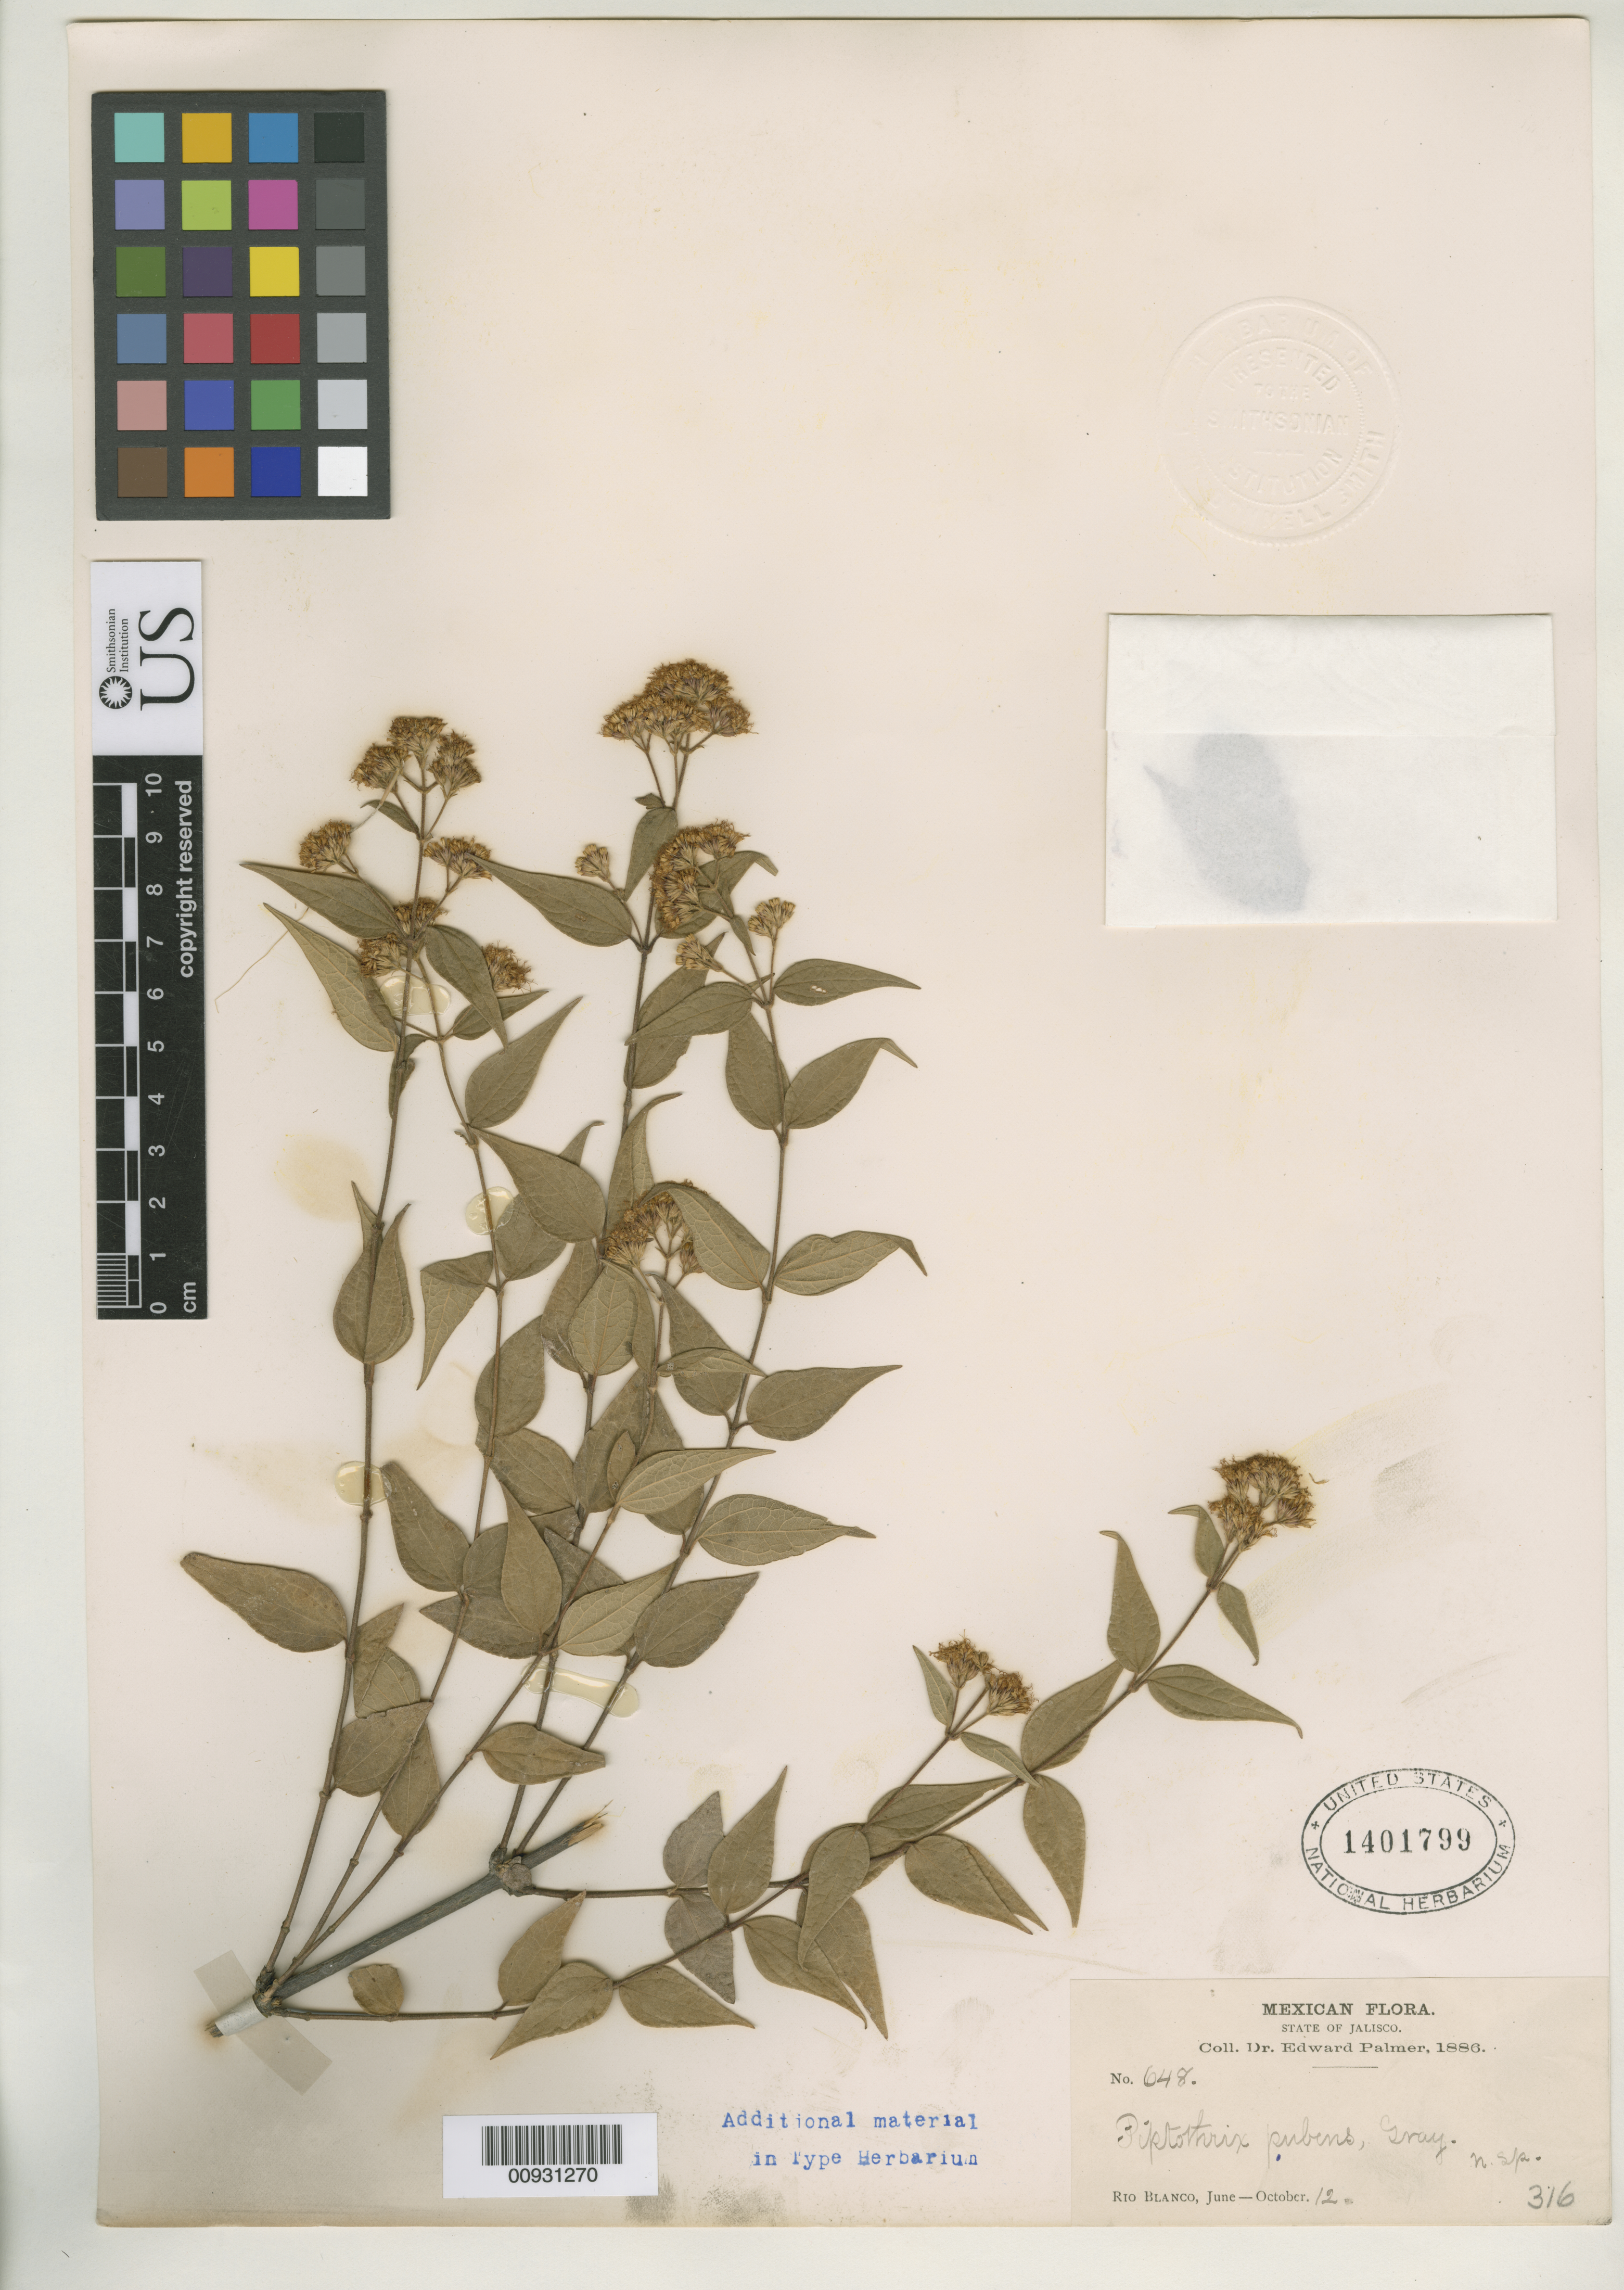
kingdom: Plantae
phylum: Tracheophyta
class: Magnoliopsida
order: Asterales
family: Asteraceae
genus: Piptothrix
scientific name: Piptothrix pubens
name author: A. Gray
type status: Isotype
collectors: E. Palmer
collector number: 648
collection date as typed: Jun 1886 to -- Oct 1886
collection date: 1886-06/1886-10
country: Mexico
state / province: Jalisco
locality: Río Blanco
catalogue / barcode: US 1401799